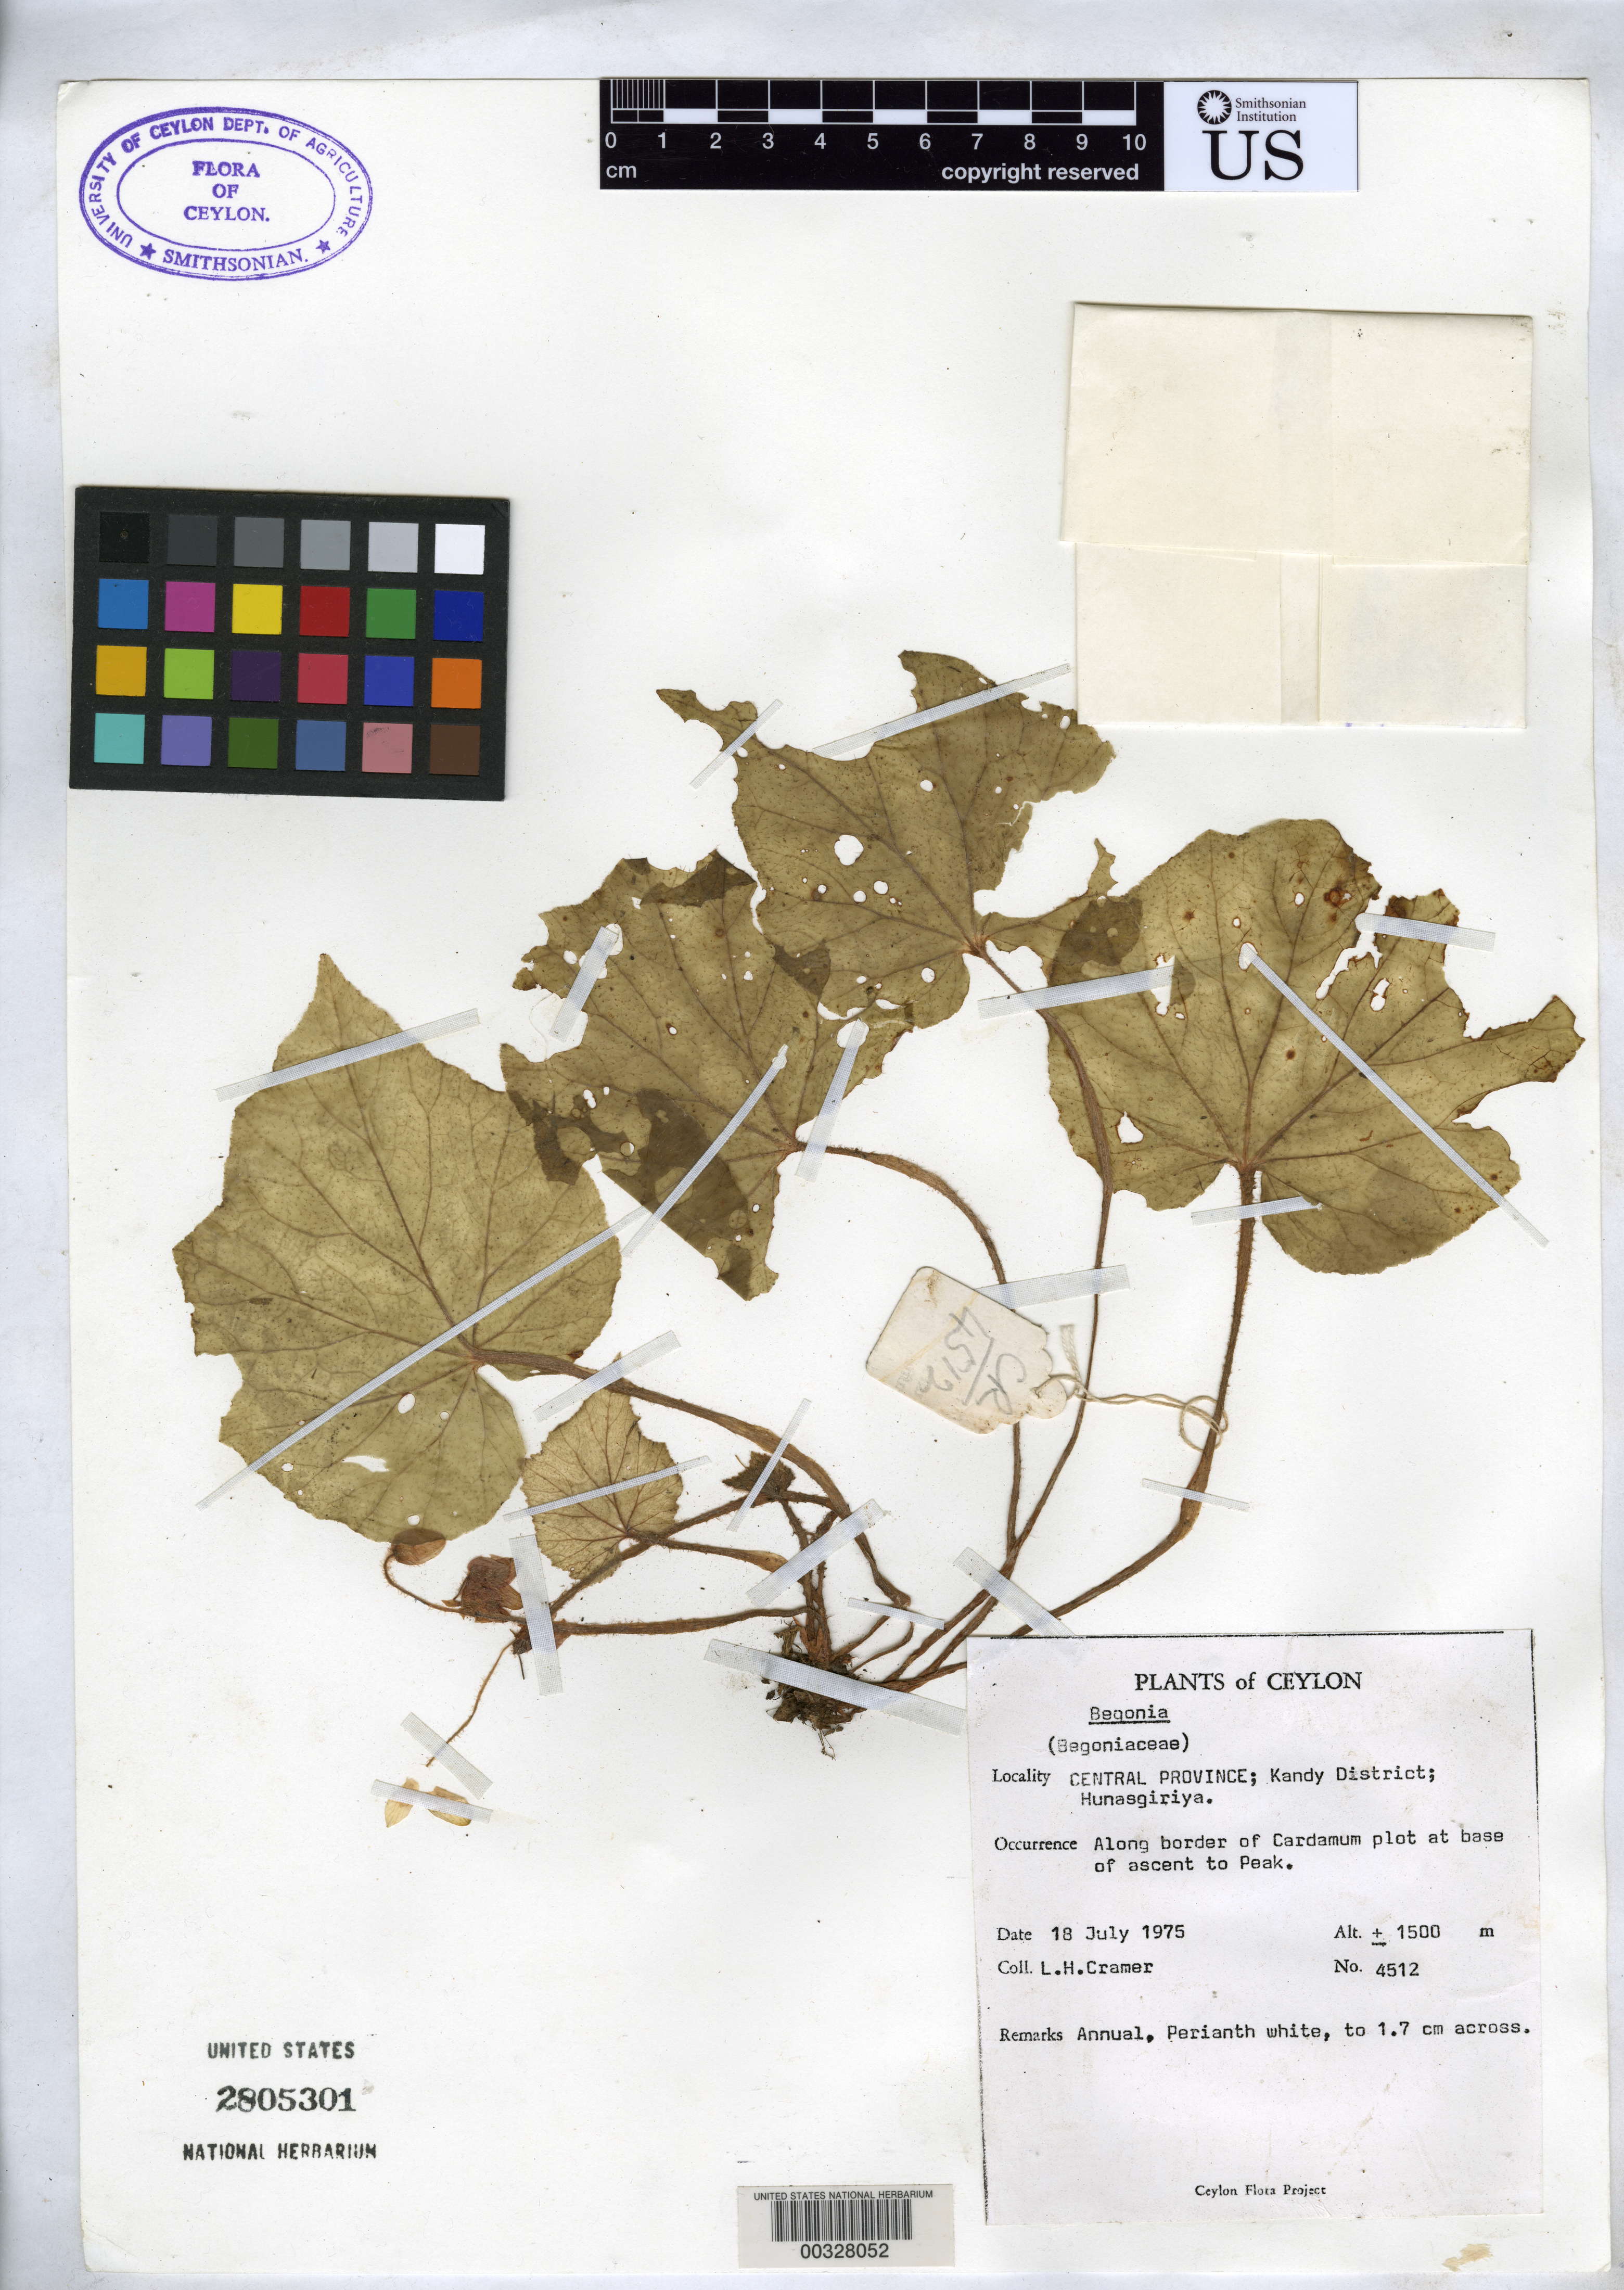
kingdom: Plantae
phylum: Tracheophyta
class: Magnoliopsida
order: Cucurbitales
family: Begoniaceae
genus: Begonia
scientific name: Begonia sp.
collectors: L. H. Cramer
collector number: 4512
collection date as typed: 18 Jul 1975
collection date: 1975-07-18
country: Sri Lanka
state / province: Central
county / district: Kandy Dist.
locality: Hunasgiriya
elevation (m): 1500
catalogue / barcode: US 2805301